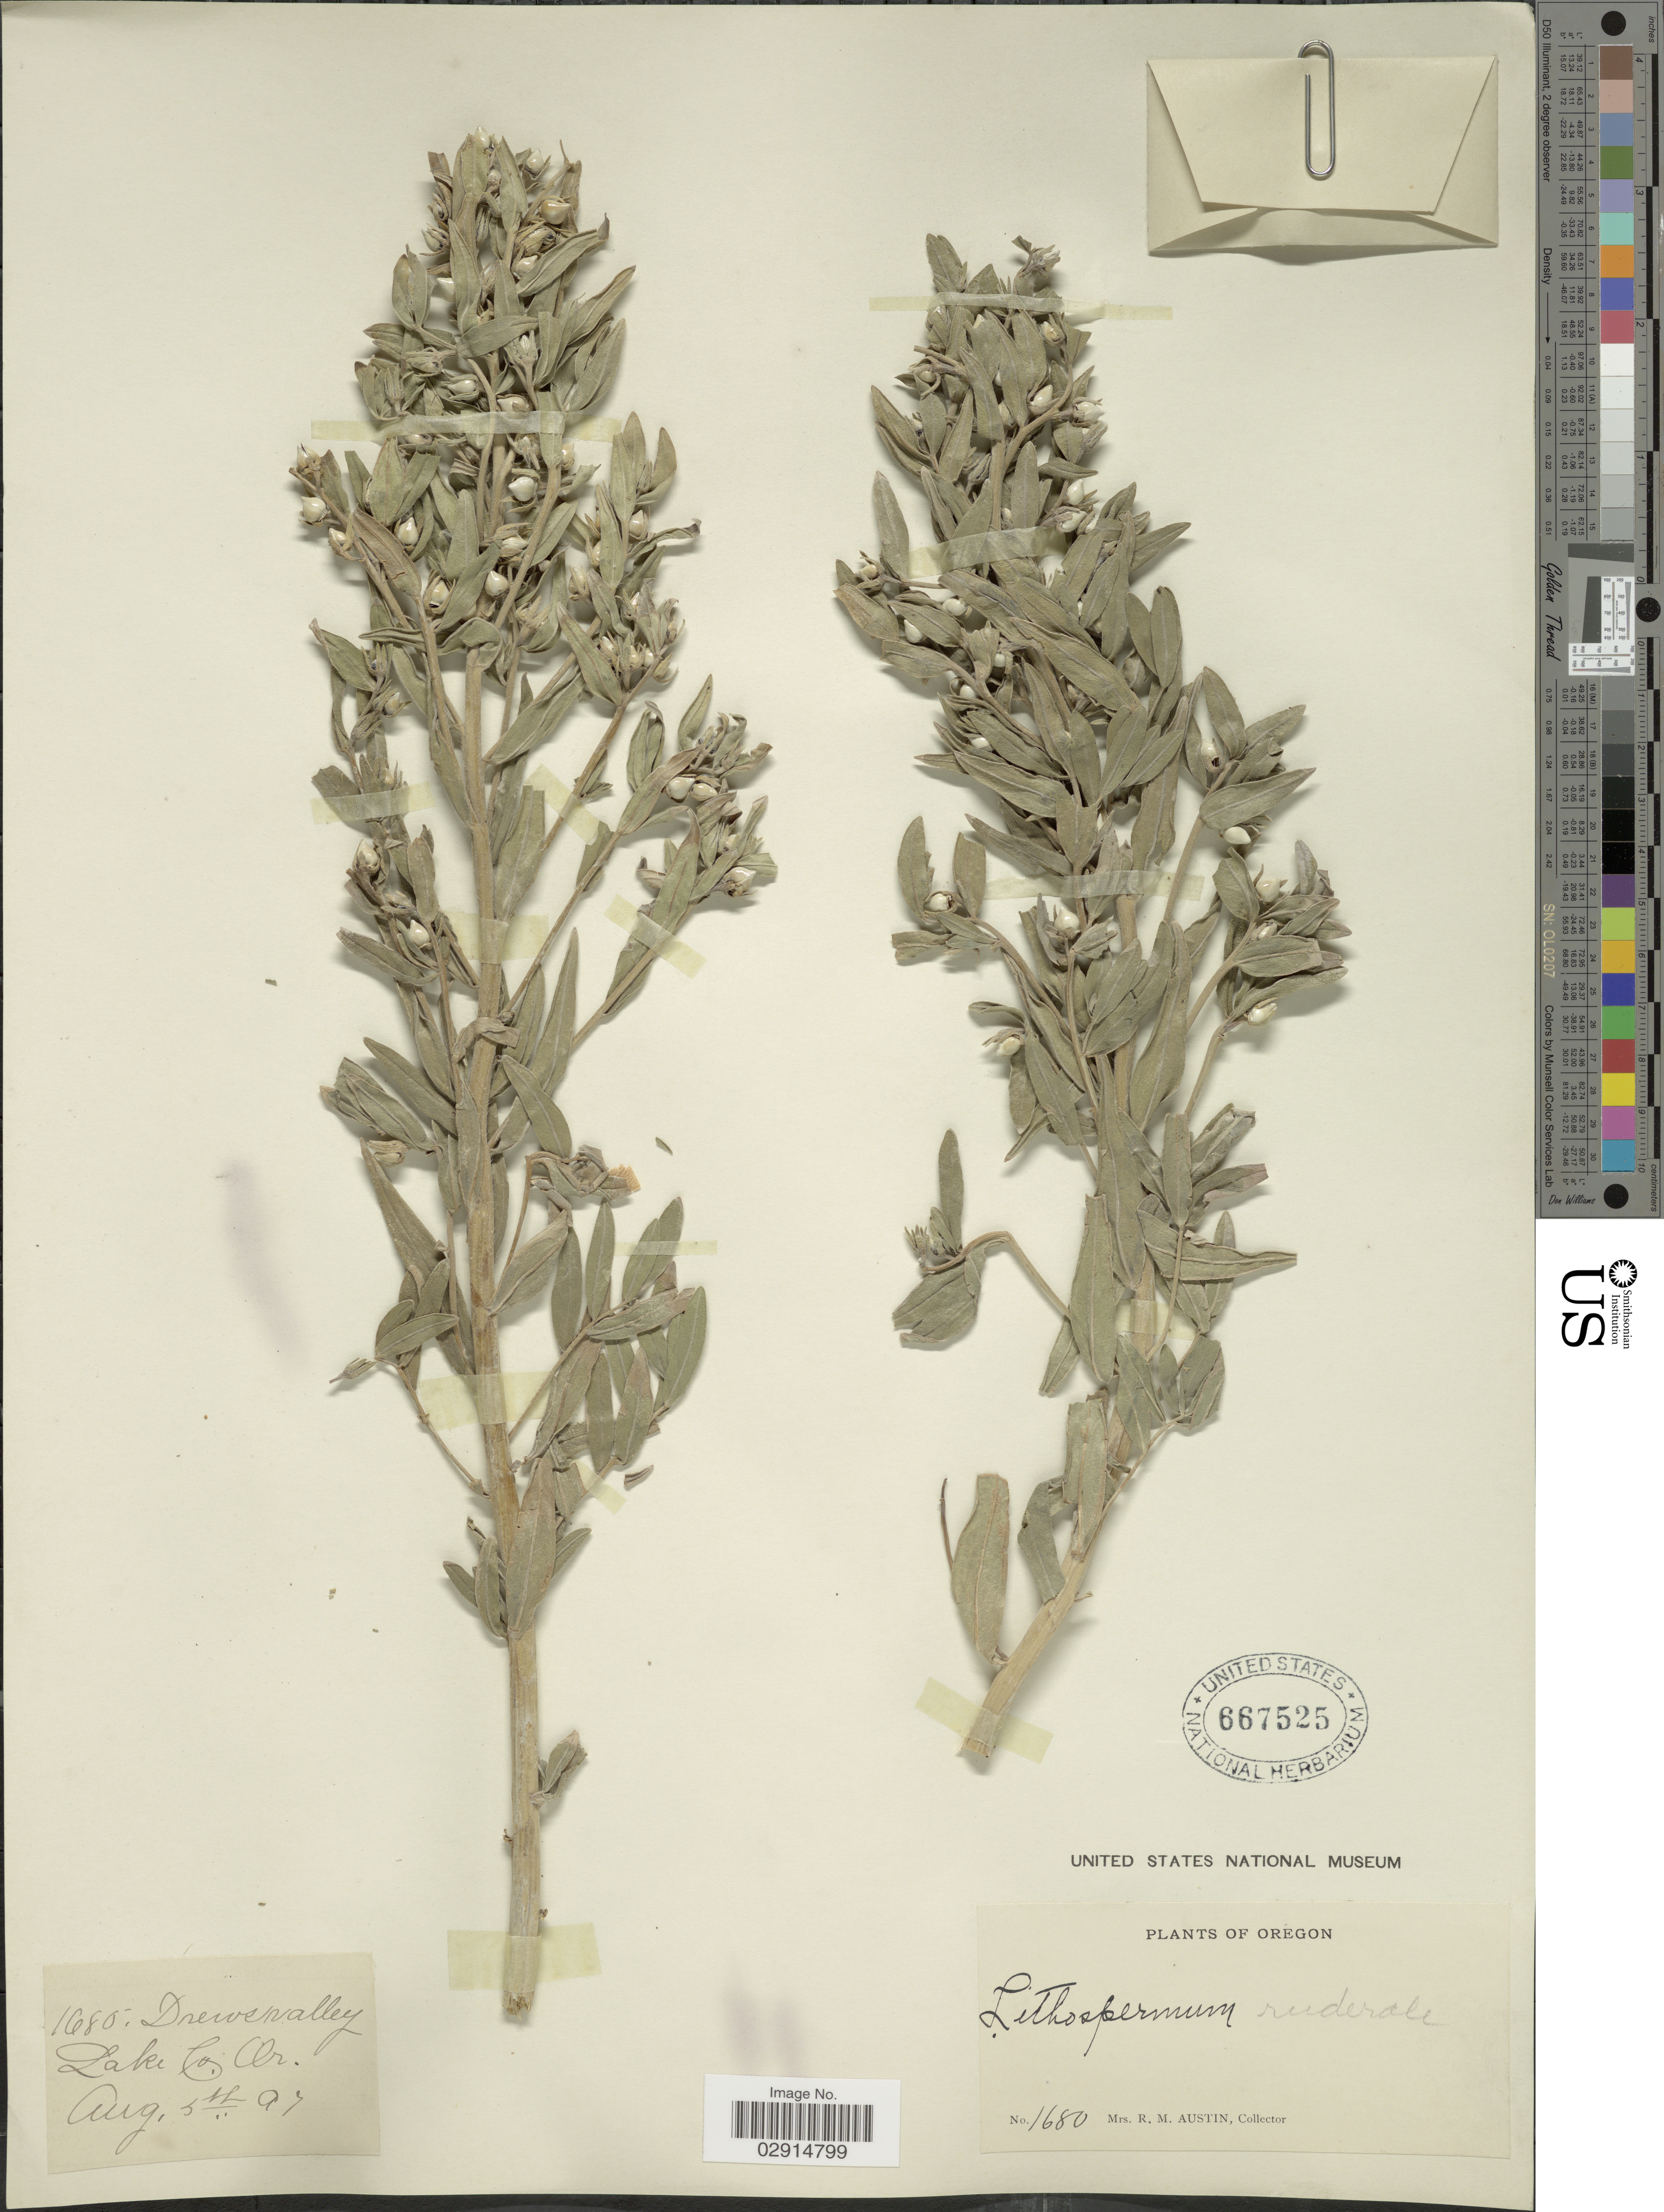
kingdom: Plantae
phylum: Tracheophyta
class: Magnoliopsida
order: Boraginales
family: Boraginaceae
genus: Lithospermum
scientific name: Lithospermum ruderale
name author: Douglas ex Lehm.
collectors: R. Austin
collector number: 1680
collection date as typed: Transcribed d/m/y: 5/8/97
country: United States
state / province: Oregon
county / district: Lake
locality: Drewevalley Lake Co.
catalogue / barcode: US 667525